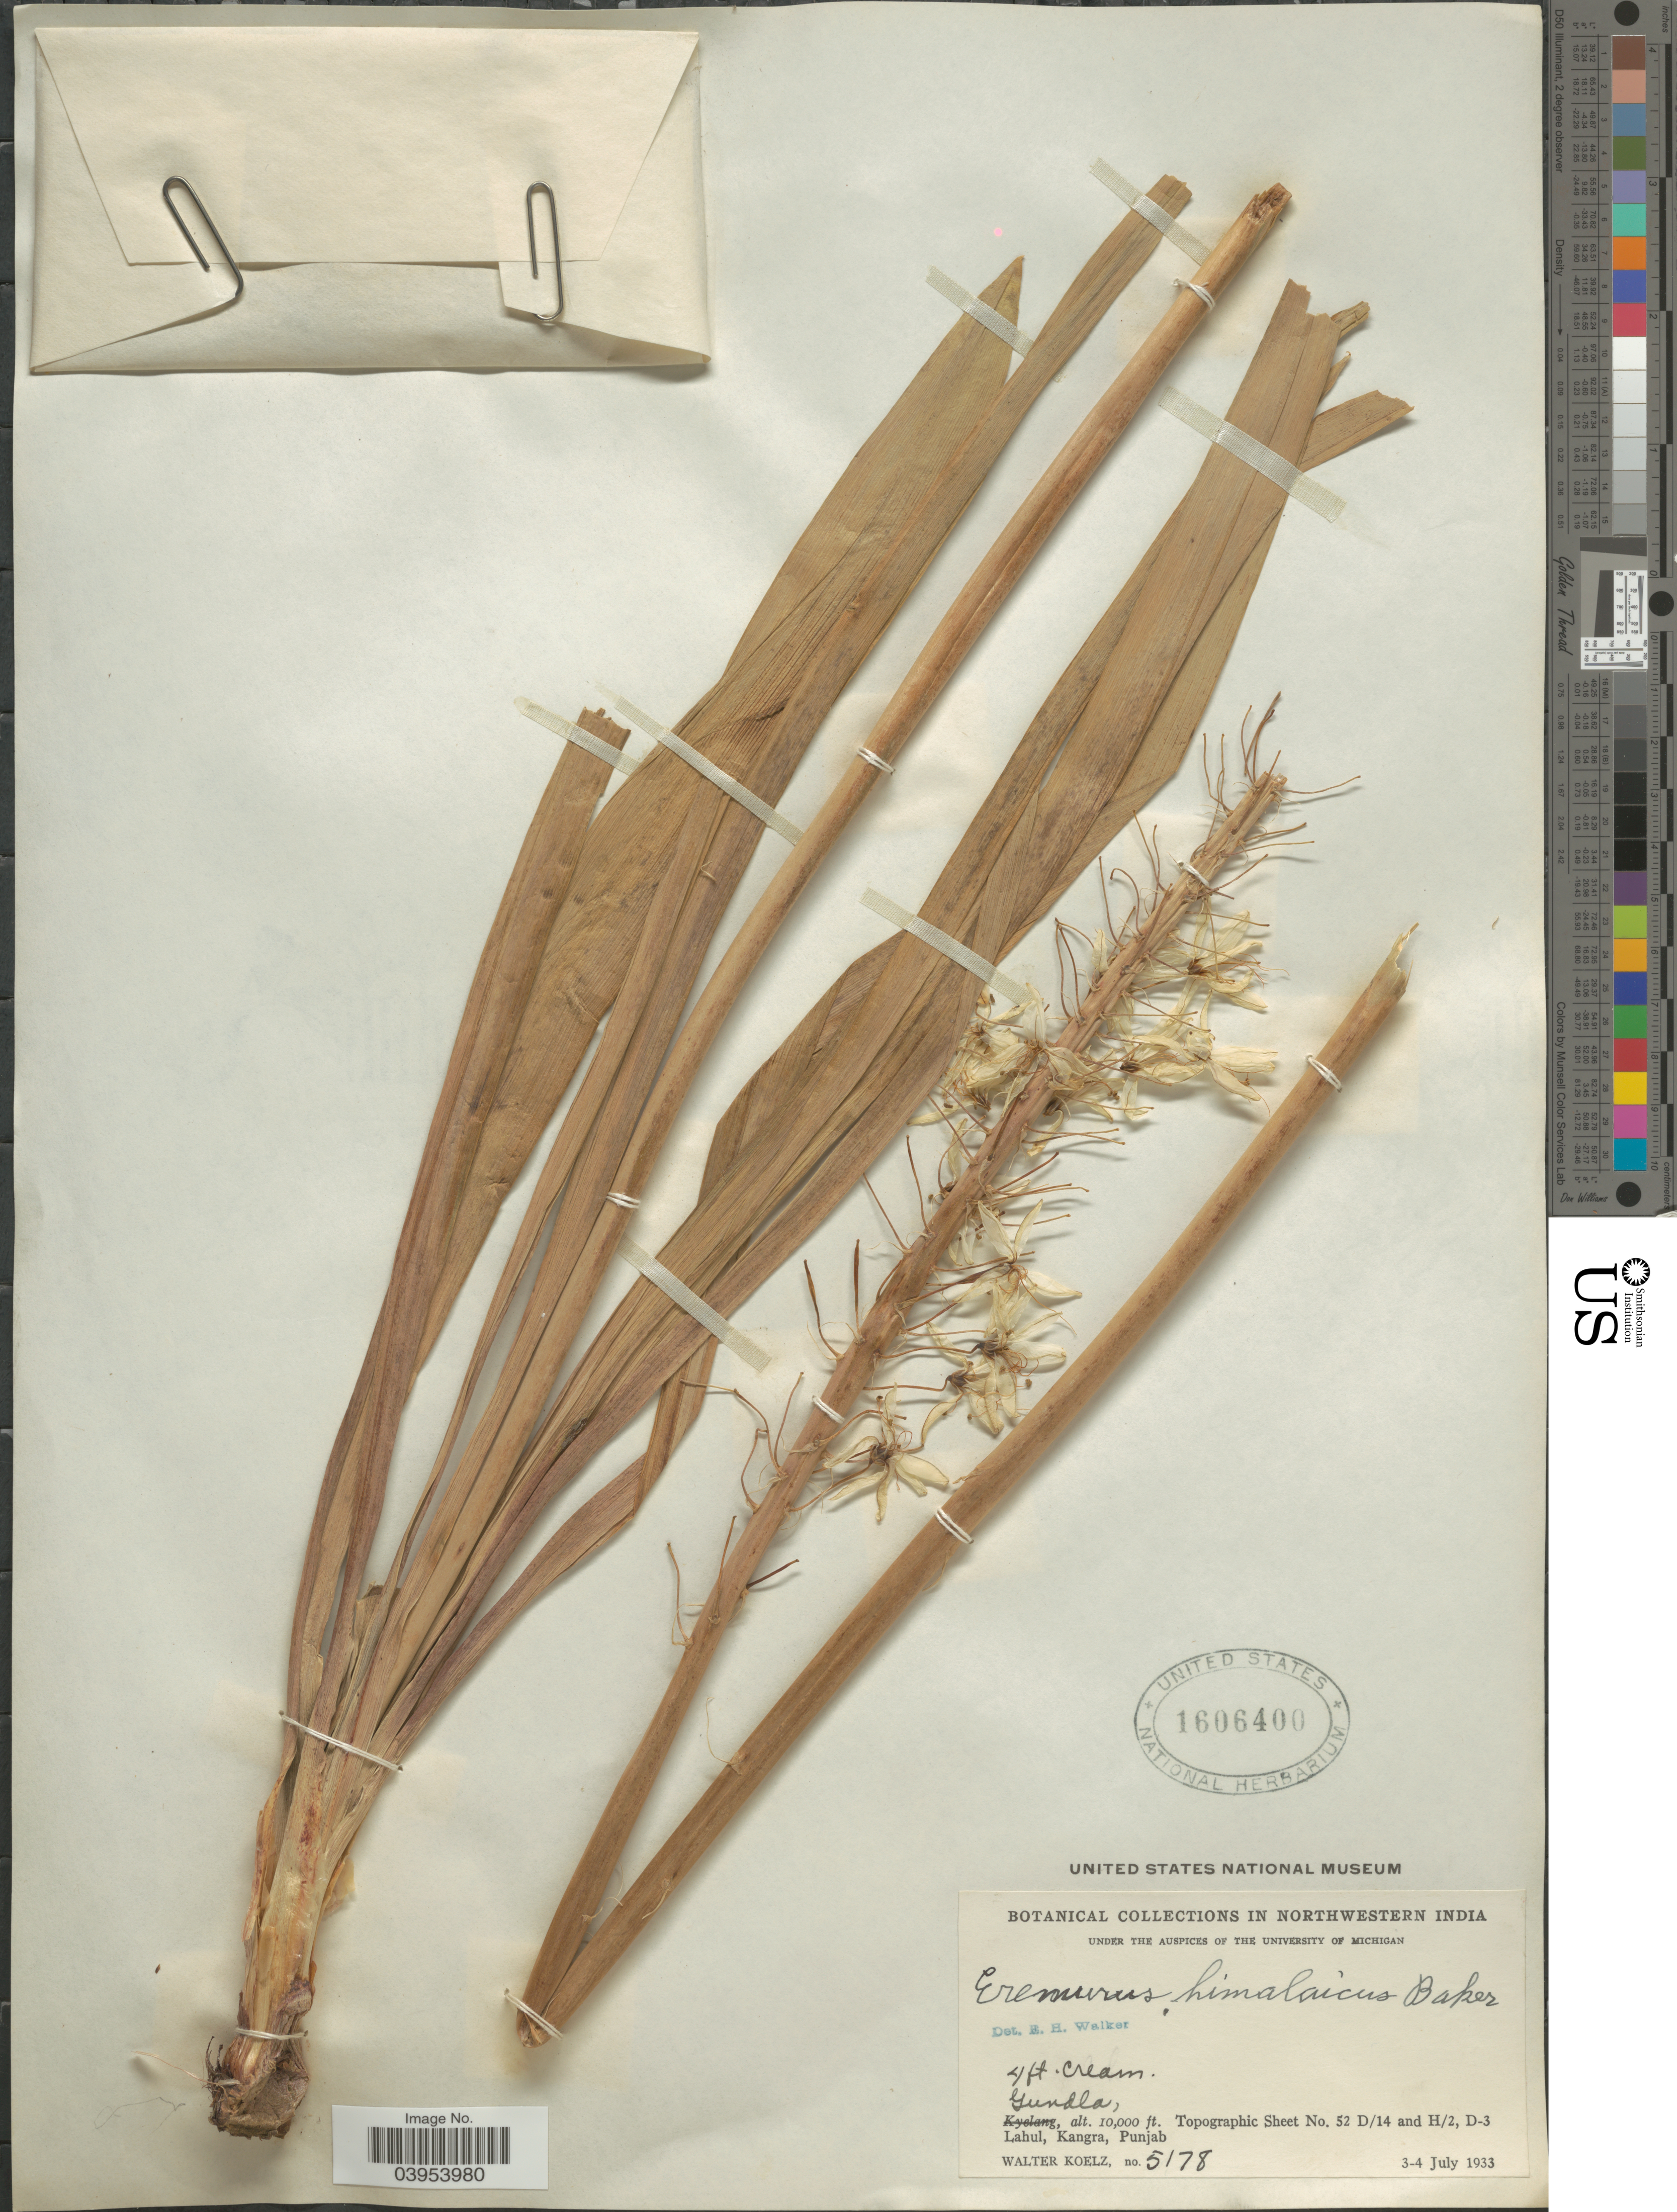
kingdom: Plantae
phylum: Tracheophyta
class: Liliopsida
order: Asparagales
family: Asphodelaceae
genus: Eremurus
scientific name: Eremurus himalaicus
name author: Baker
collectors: W. N. Koelz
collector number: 5178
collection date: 1933-07-03/1933-07-04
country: India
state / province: Punjab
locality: Northwestern India. Gundla. Topographic Sheet No. 52 D/14 and H/2, D-3. Lahul, Kangra.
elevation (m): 3048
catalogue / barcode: US 1606400